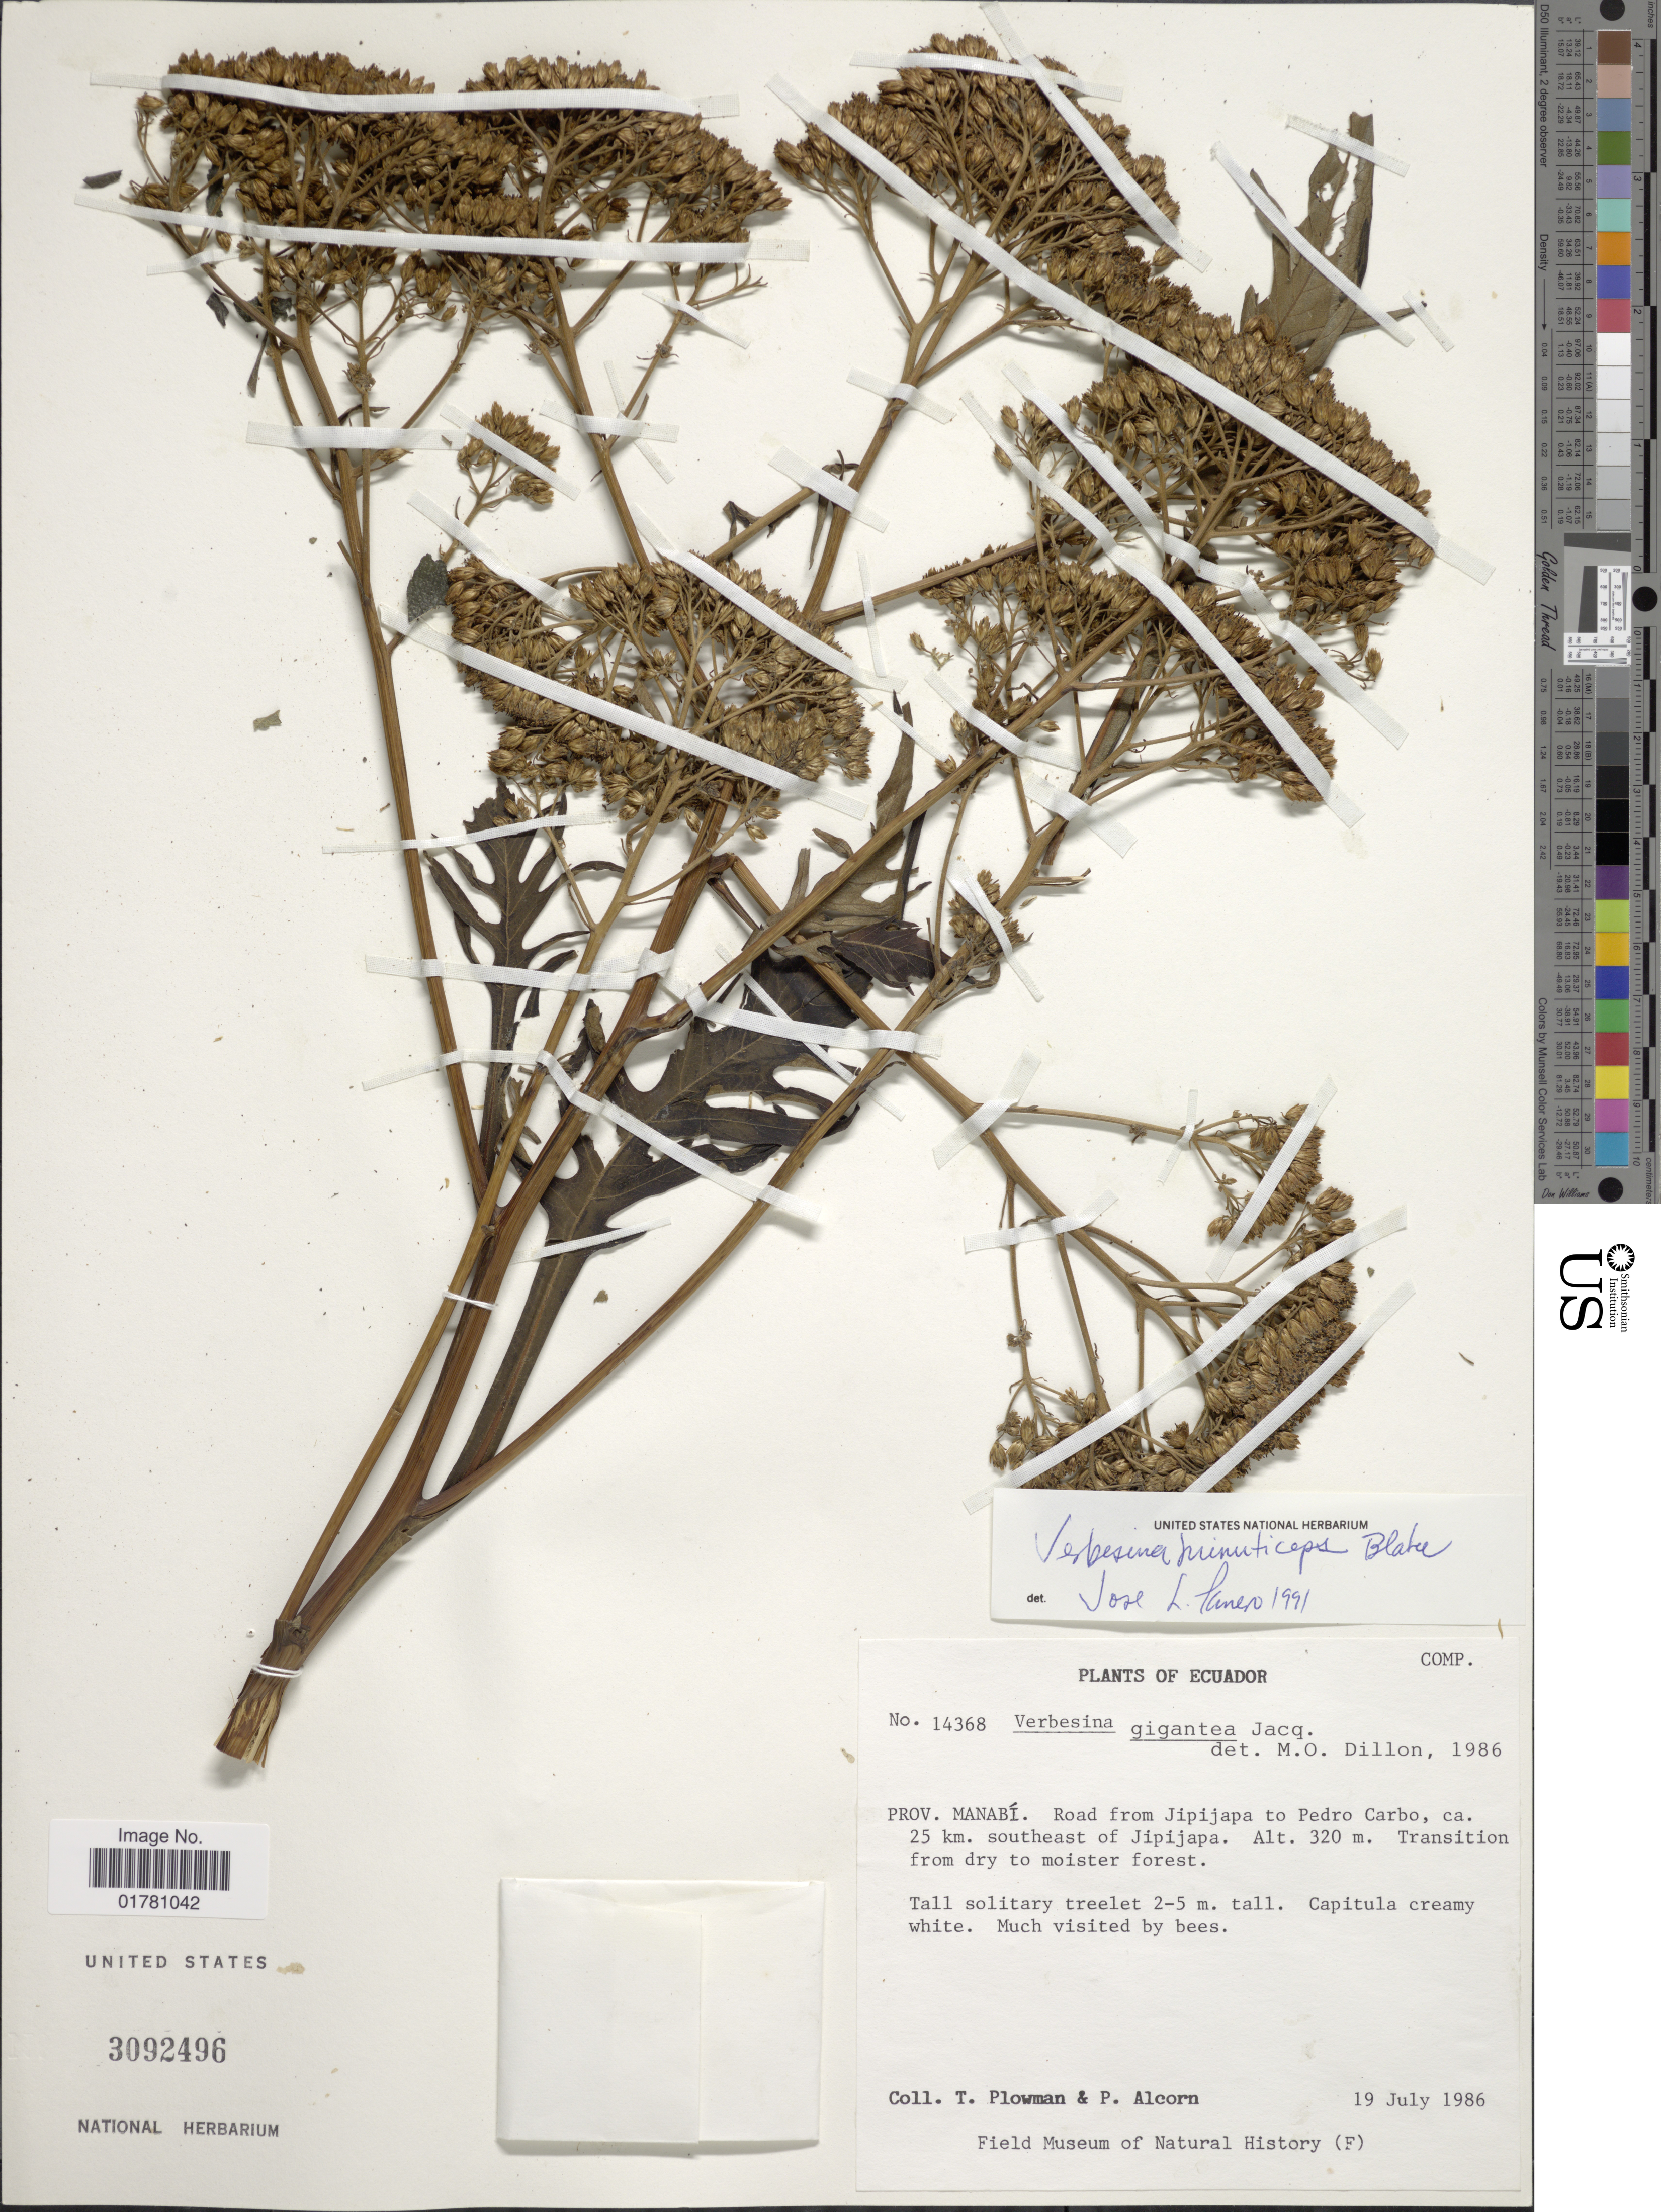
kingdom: Plantae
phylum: Tracheophyta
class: Magnoliopsida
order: Asterales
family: Asteraceae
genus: Verbesina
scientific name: Verbesina minuticeps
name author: S.F. Blake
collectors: T. Plowman & P. Alcorn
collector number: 14368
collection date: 1986-07-19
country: Ecuador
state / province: Manabí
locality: Road from Jipijapa to Pedro Carbo, ca. 25 km southeast of Jipijapa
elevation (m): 320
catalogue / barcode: US 3092496